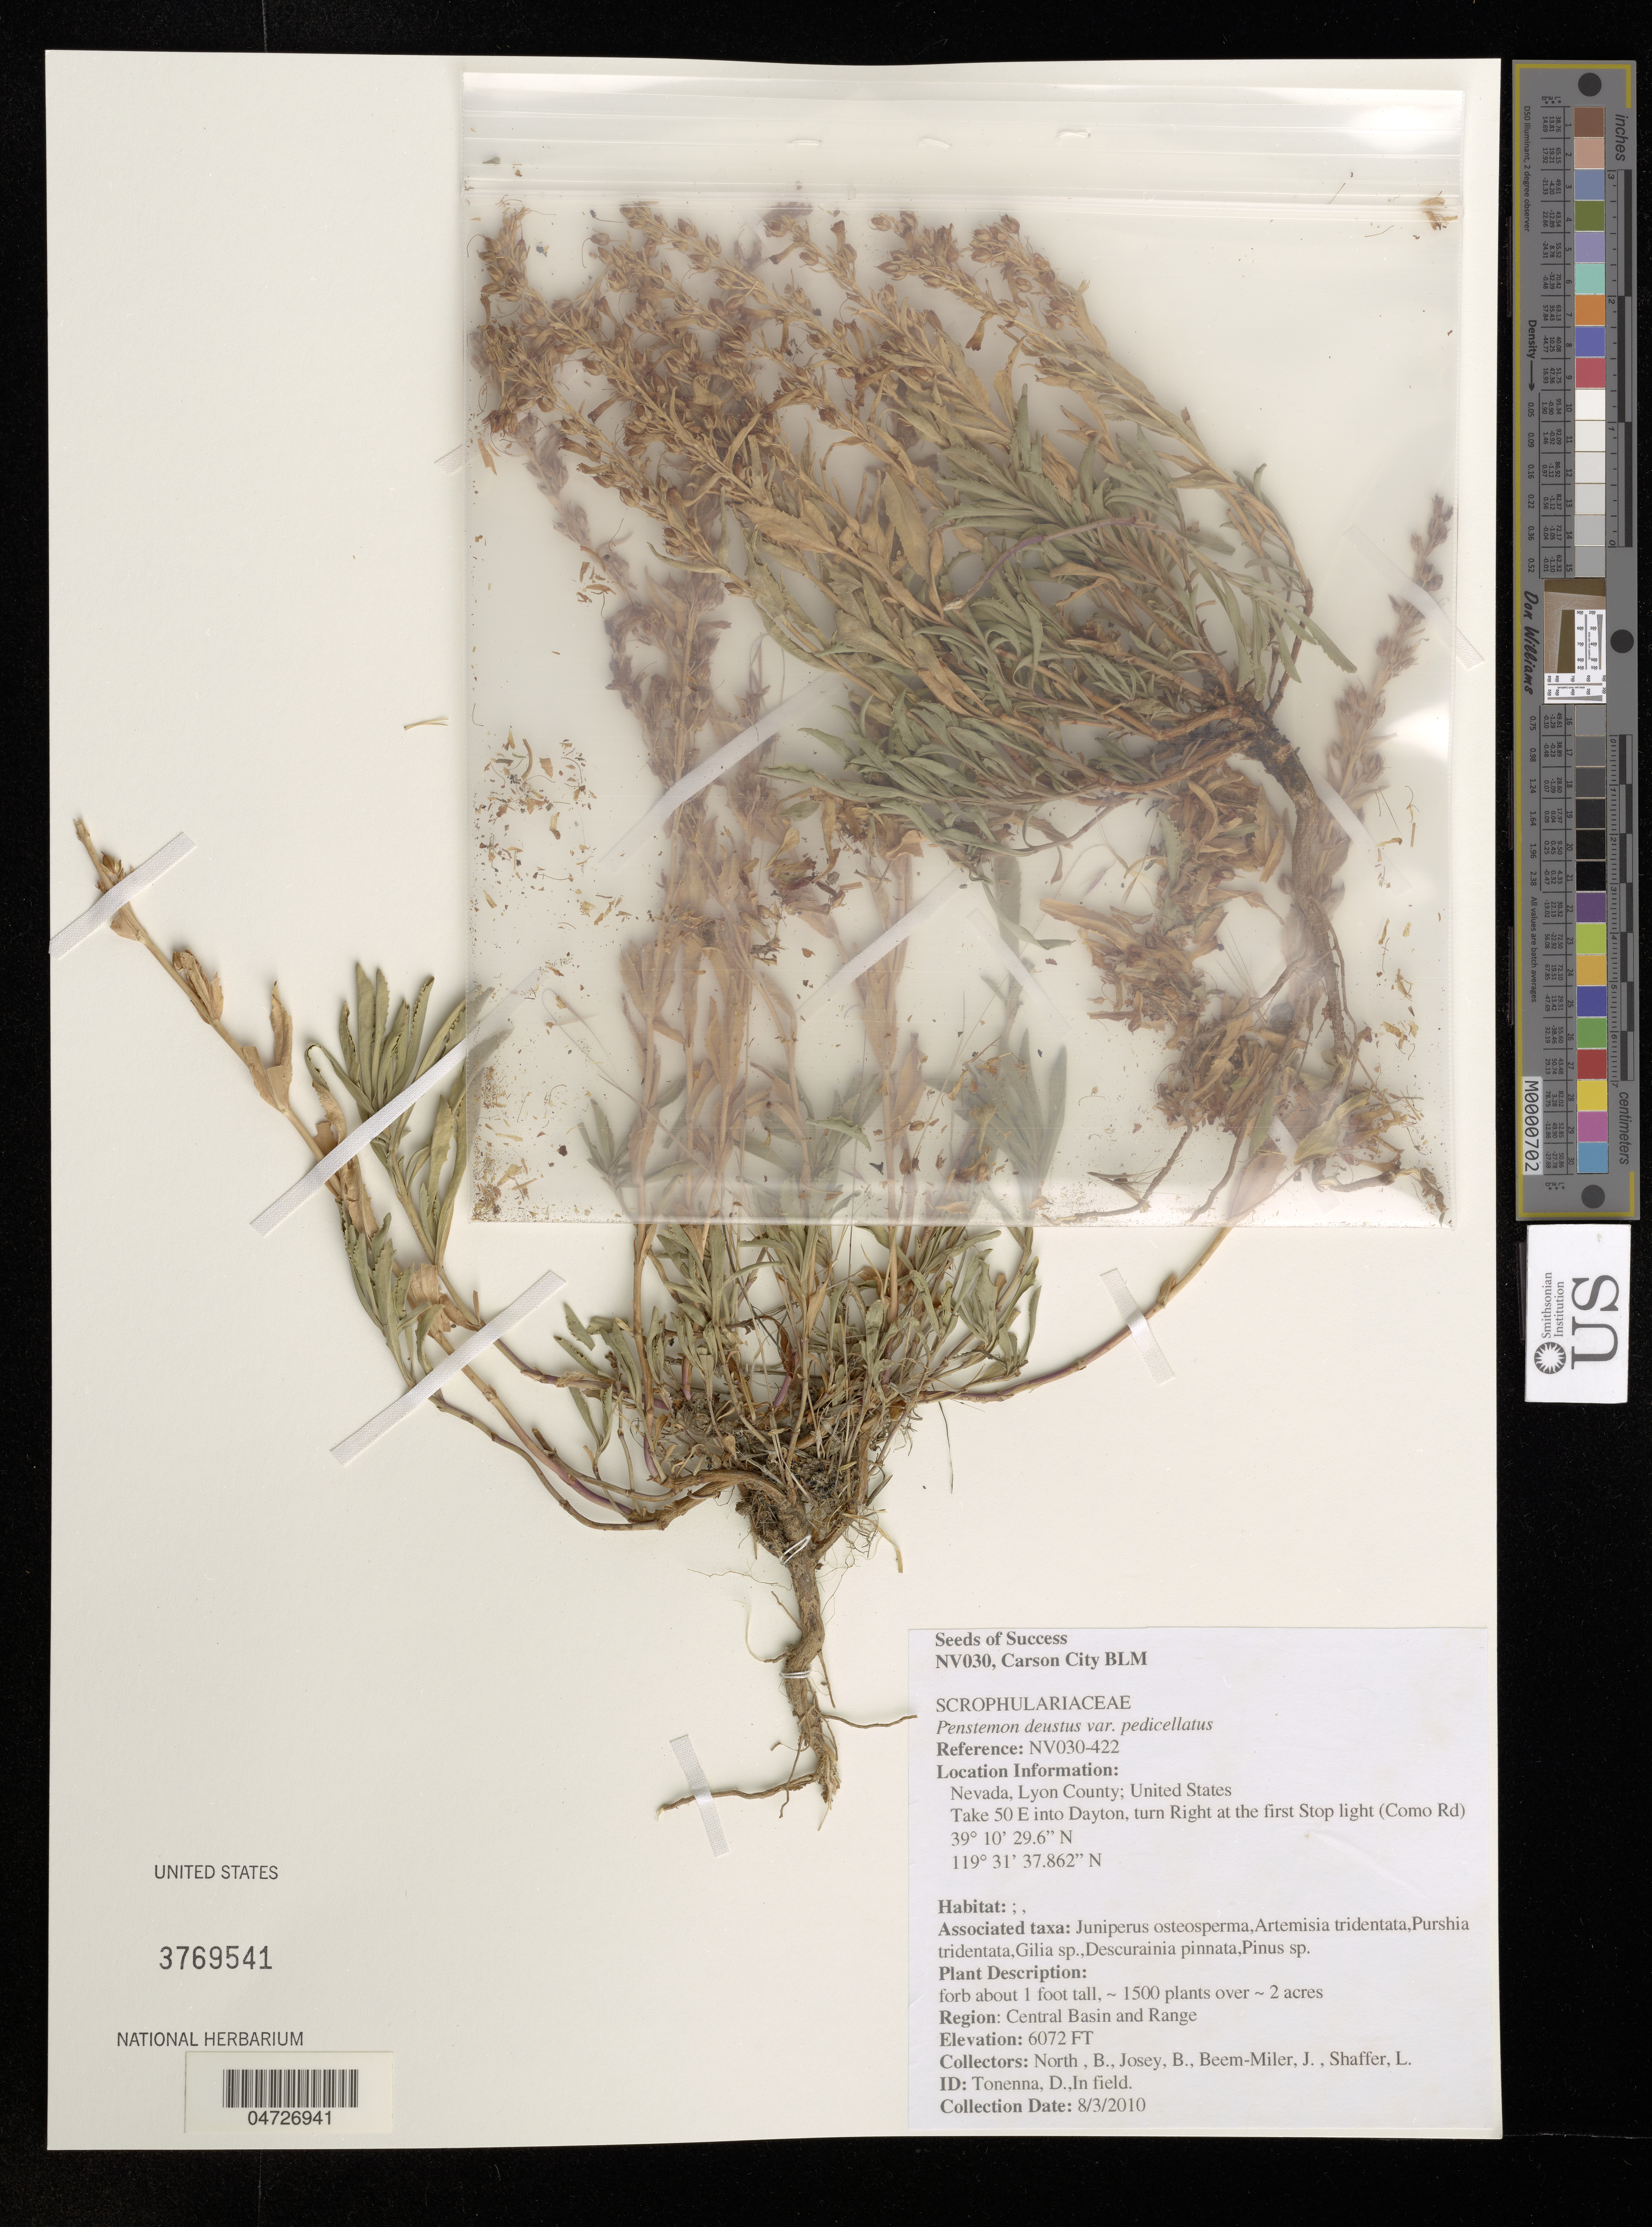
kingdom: Plantae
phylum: Tracheophyta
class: Magnoliopsida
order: Lamiales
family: Plantaginaceae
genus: Penstemon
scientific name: Penstemon deustus var. pedicellatus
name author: M.E. Jones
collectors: B. North, B. Josey, J. Beem-Miller & L. Shaffer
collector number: NV030-422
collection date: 2010-03-08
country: United States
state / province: Nevada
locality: Lyon County. Take 50 E into Dayton, turn Right at the first Stop light (Como Rd).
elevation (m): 1851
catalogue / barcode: US 3769541